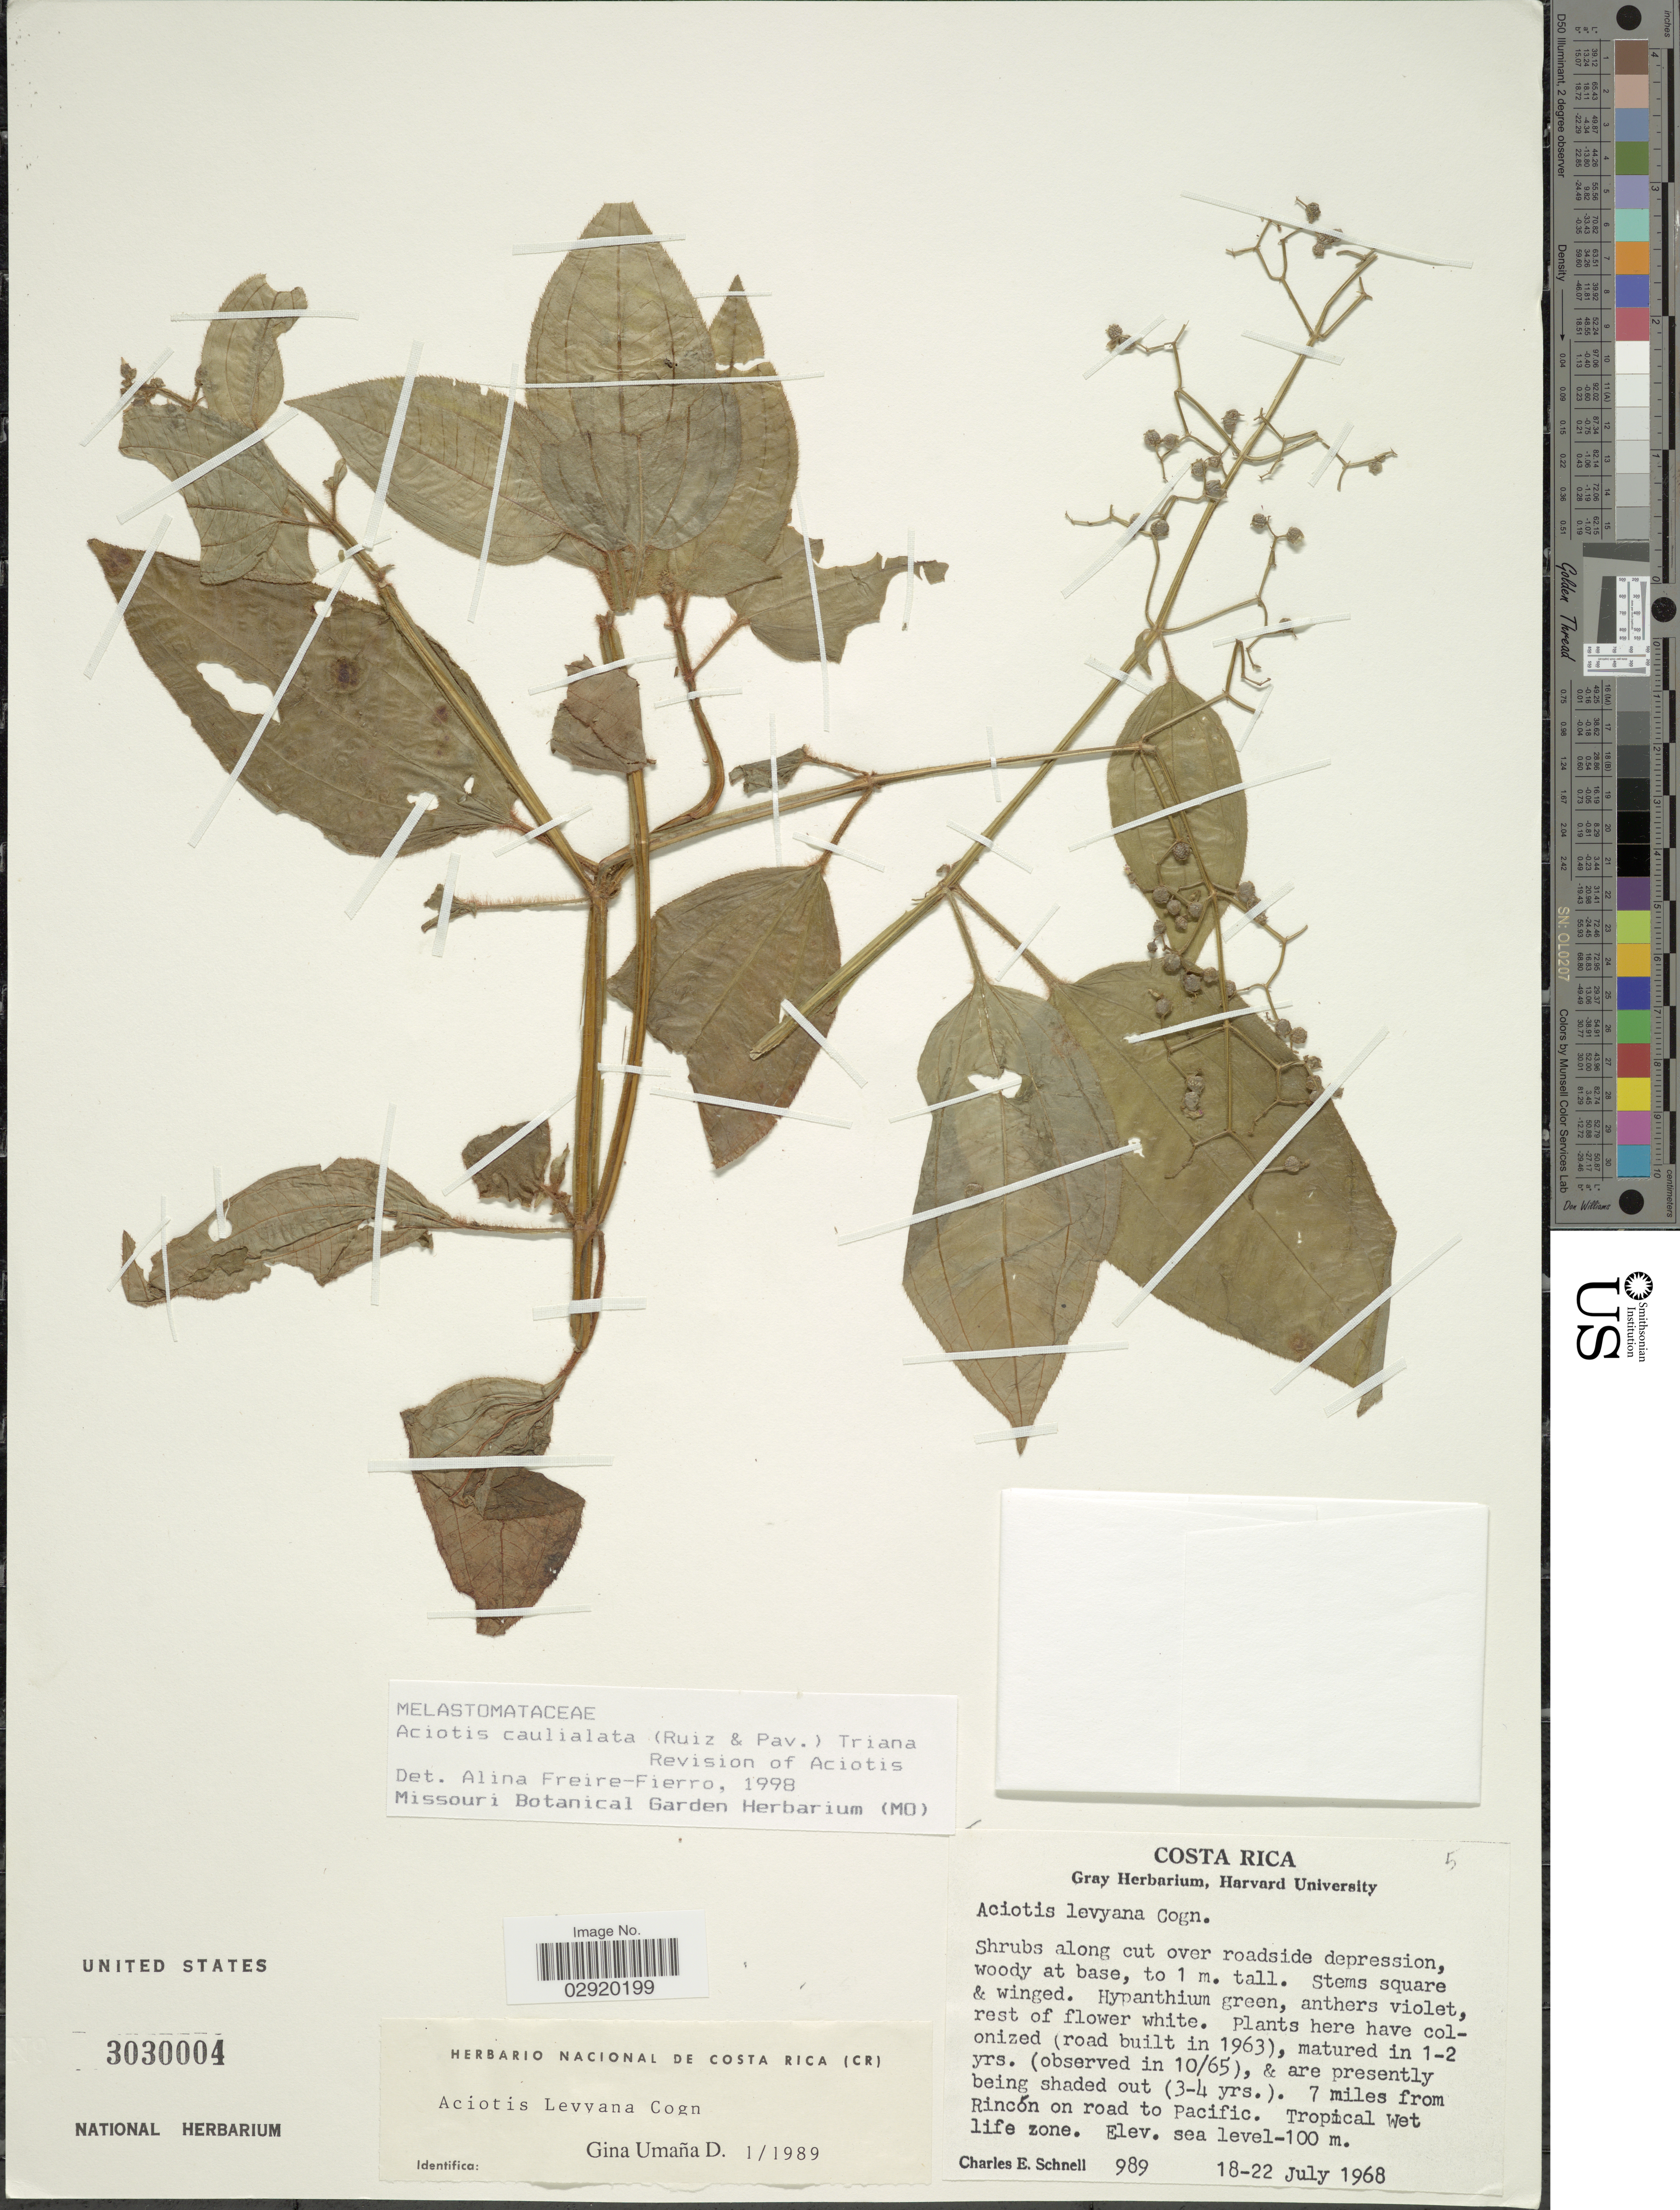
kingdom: Plantae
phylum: Tracheophyta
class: Magnoliopsida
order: Myrtales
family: Melastomataceae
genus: Aciotis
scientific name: Aciotis rubricaulis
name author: (Mart. ex DC.) Triana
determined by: Nunes da Silva, Diego, (RB), Jardim Botanico do Rio de Janeiro - Herbario (BRAZIL)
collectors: C. Schnell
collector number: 989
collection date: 1968-07-18/1968-07-22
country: Costa Rica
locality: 7 miles from Rincón on road to Pacific. Tropical Wet life zone.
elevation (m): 0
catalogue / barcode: US 3030004